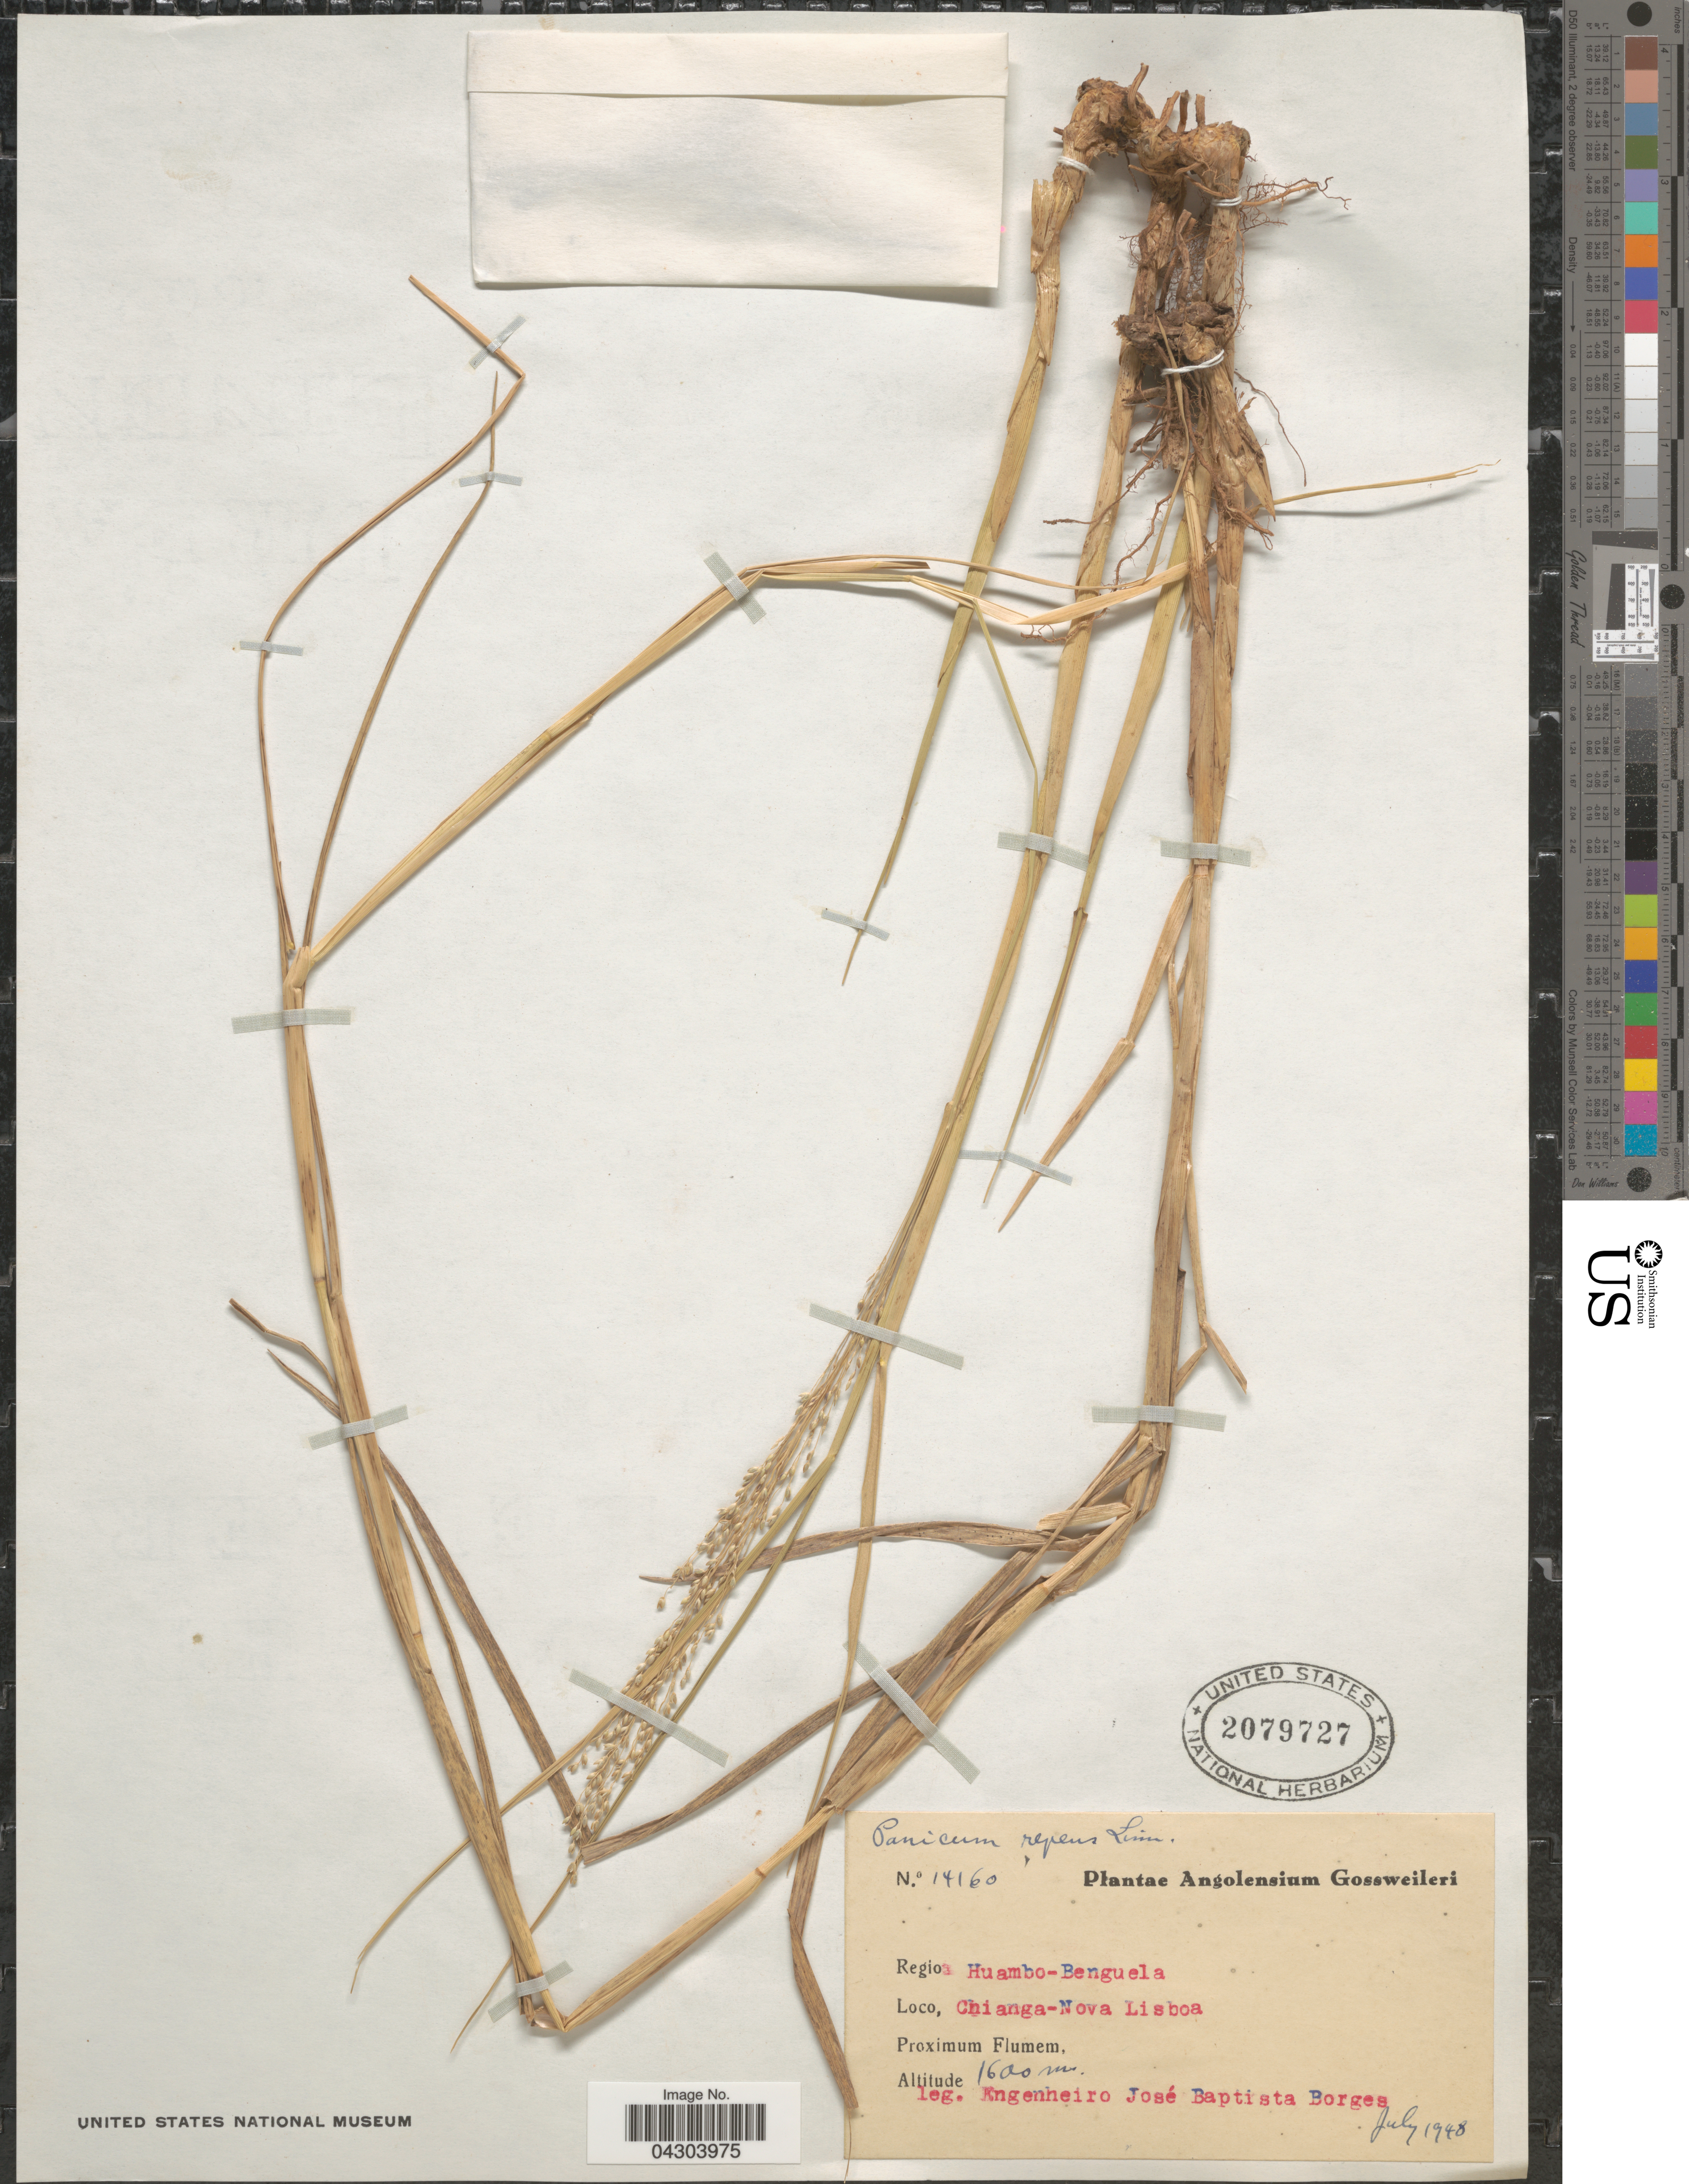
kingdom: Plantae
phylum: Tracheophyta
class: Liliopsida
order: Poales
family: Poaceae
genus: Panicum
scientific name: Panicum repens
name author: L.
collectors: E. Borges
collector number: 14160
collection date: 1948-07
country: Angola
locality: Regio Huambo-Benguela. Chianga-Nova Lisboa.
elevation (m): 1600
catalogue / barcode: US 2079727